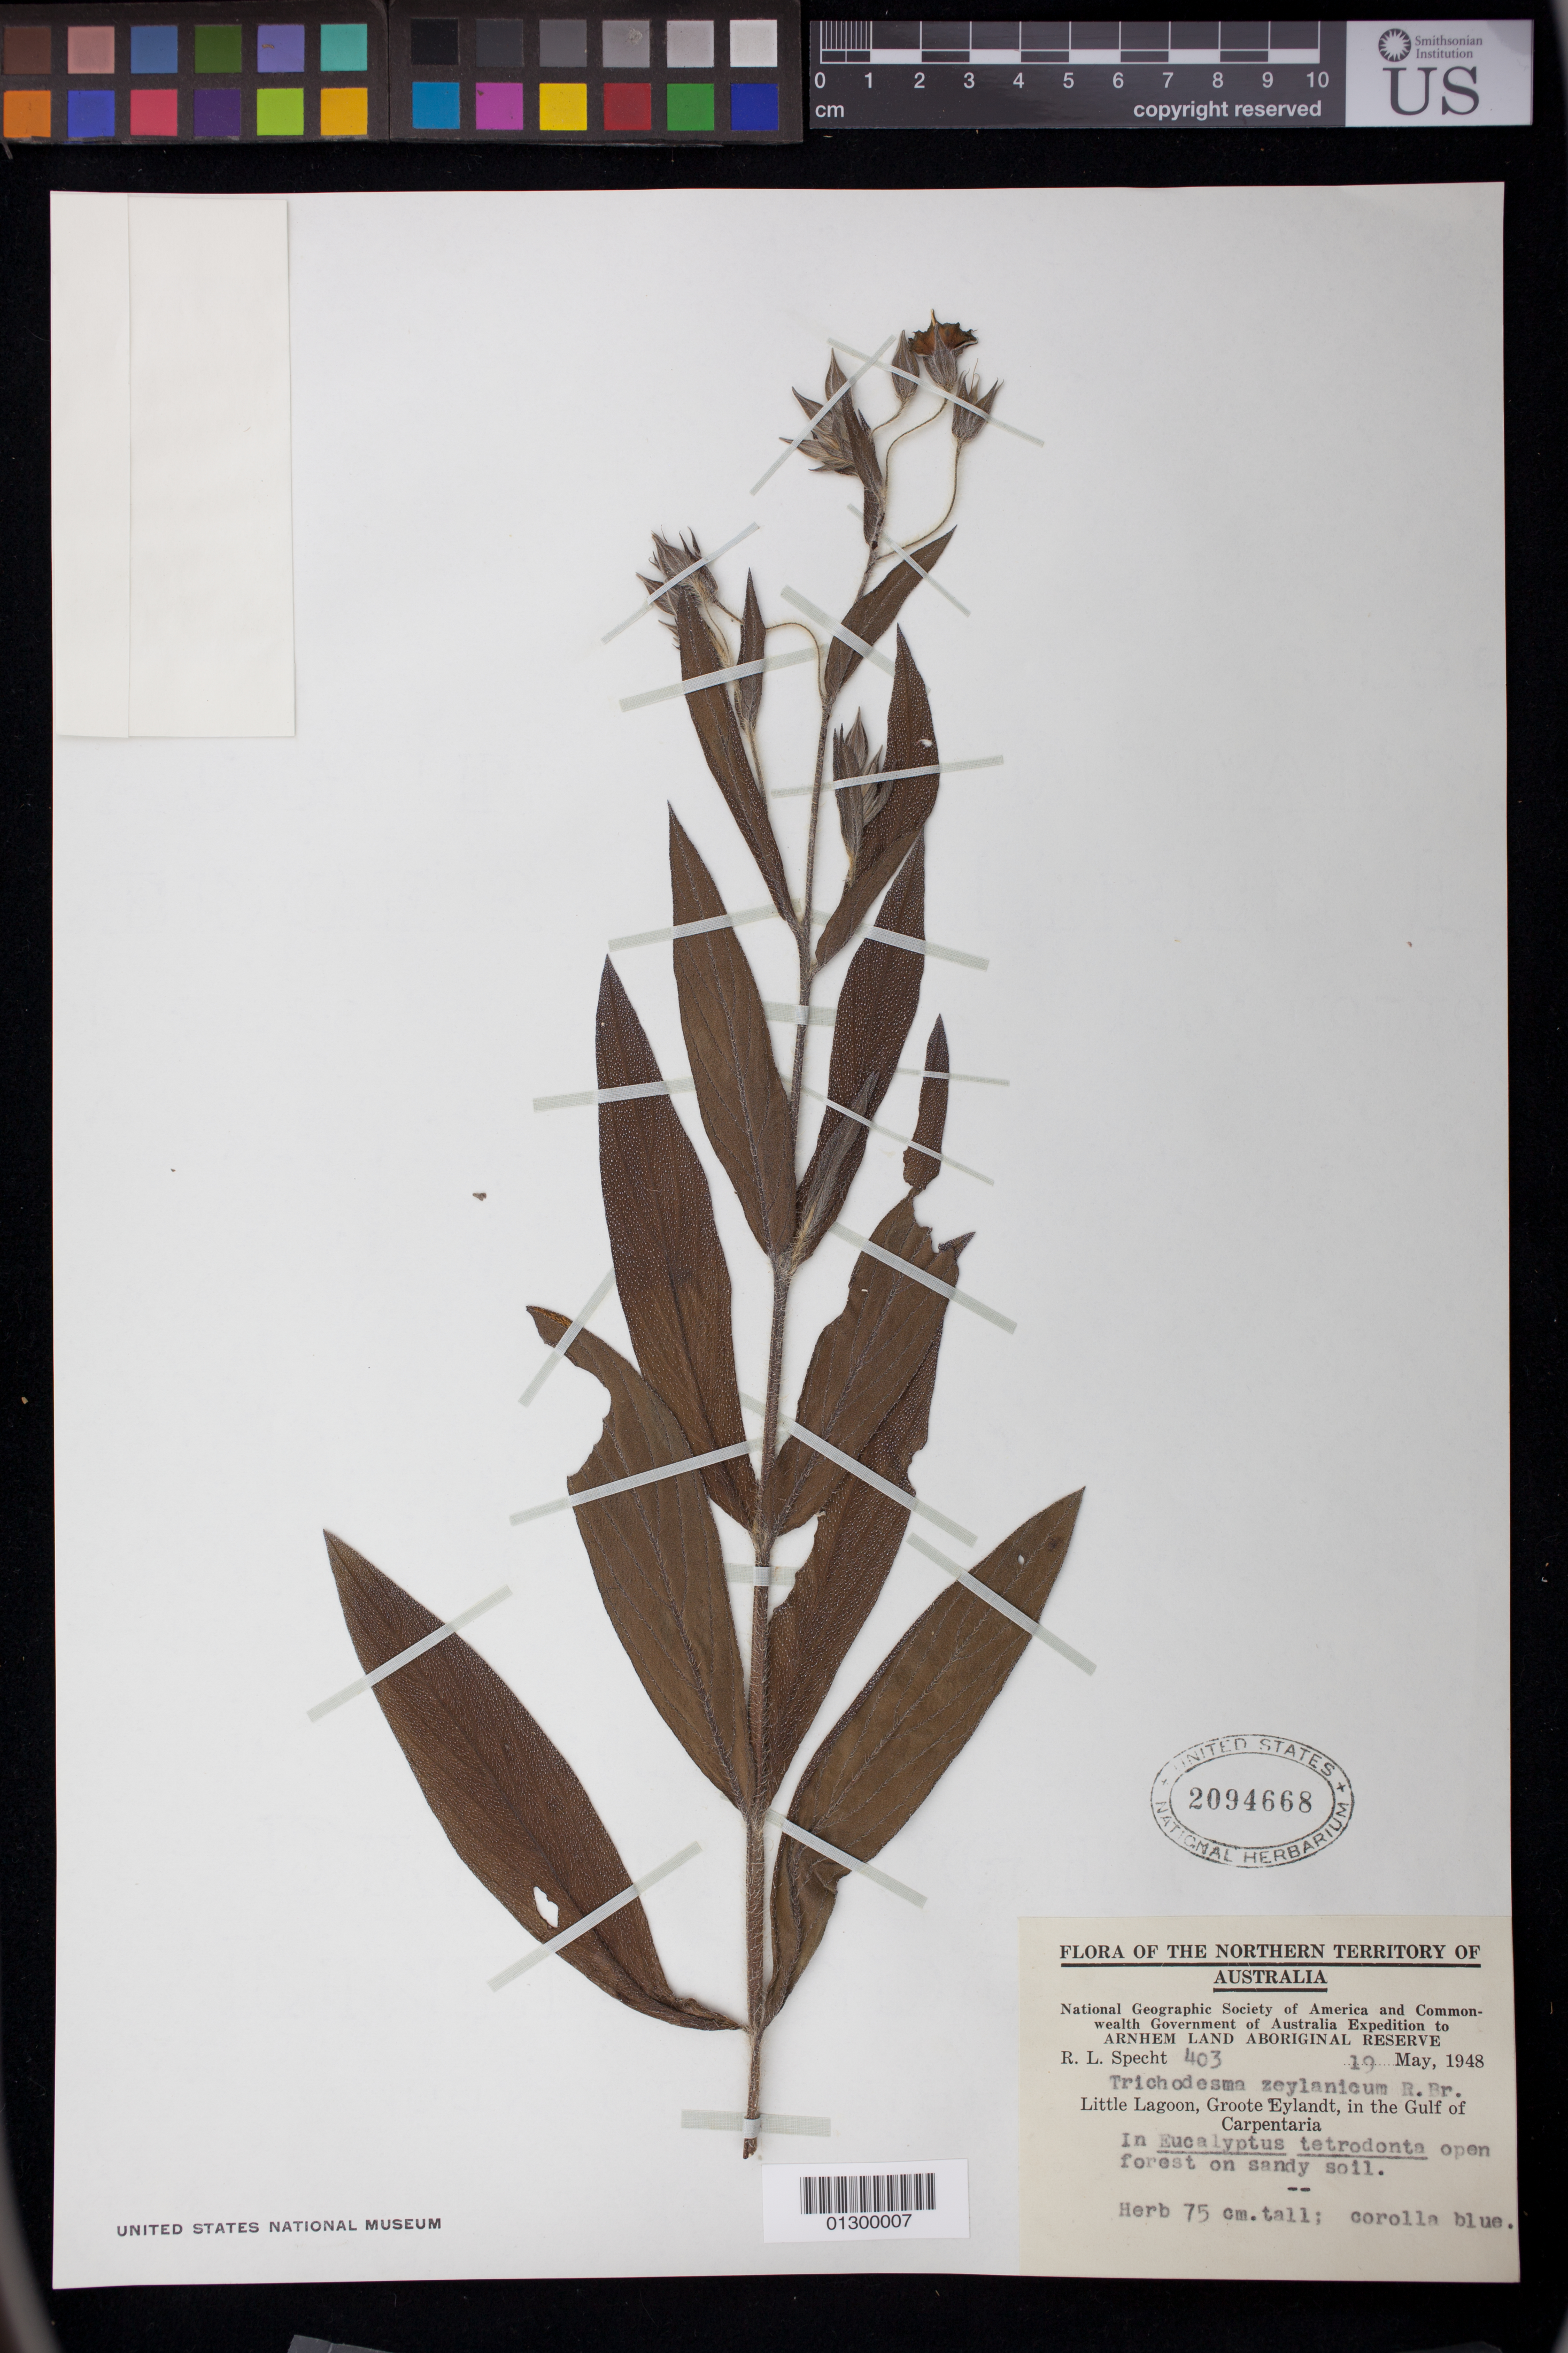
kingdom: Plantae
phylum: Tracheophyta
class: Magnoliopsida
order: Boraginales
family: Boraginaceae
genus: Trichodesma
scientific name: Trichodesma zeylanicum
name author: (Burm. f.) R. Br.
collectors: R. L. Specht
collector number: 403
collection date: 1948-05-19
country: Australia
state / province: Northern Territory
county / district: East Arnhem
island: Groote Eylandt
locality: Little Lagoon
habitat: In Eucalyptus tetrodonta open forest on sandy soil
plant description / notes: Herb 75 cm. tall; corolla blue.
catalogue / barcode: US 2094668